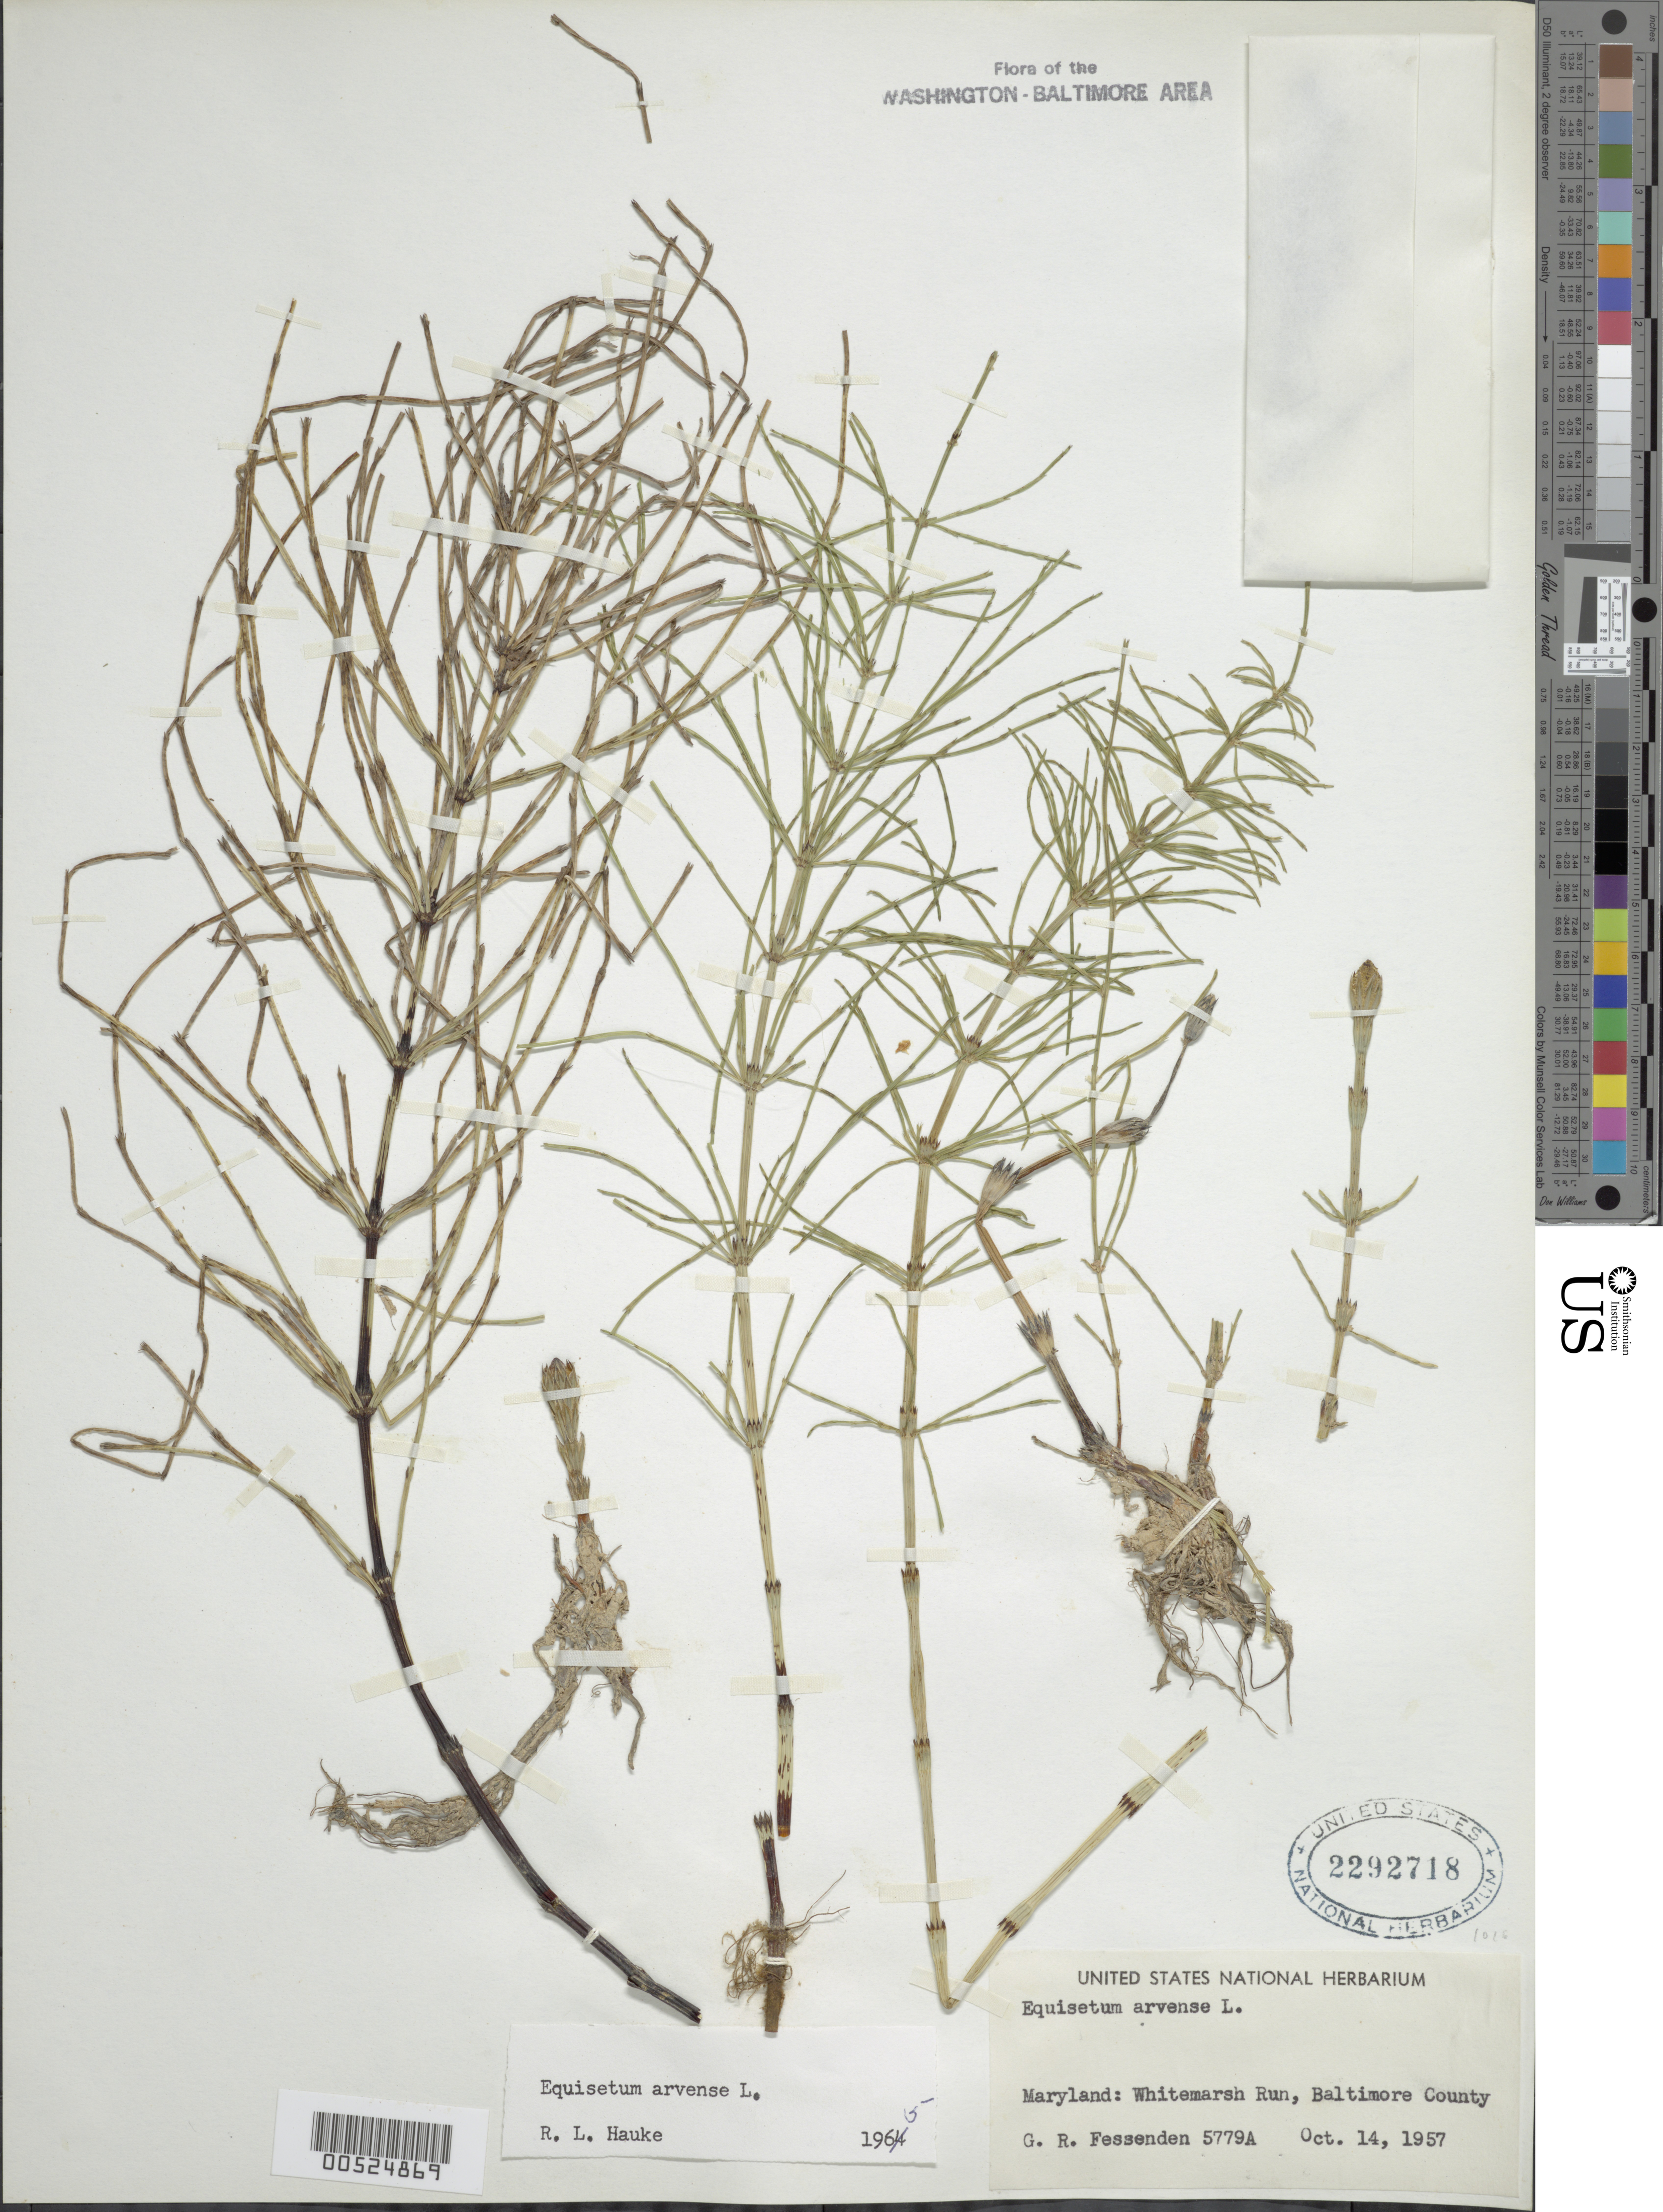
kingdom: Plantae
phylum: Tracheophyta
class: Polypodiopsida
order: Equisetales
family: Equisetaceae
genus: Equisetum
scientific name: Equisetum arvense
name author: L.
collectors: G. Fessenden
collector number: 5779A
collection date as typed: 14 Oct 1957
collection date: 1957-10-14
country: United States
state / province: Maryland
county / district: Baltimore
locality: Whitemarsh Run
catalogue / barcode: US 2292718